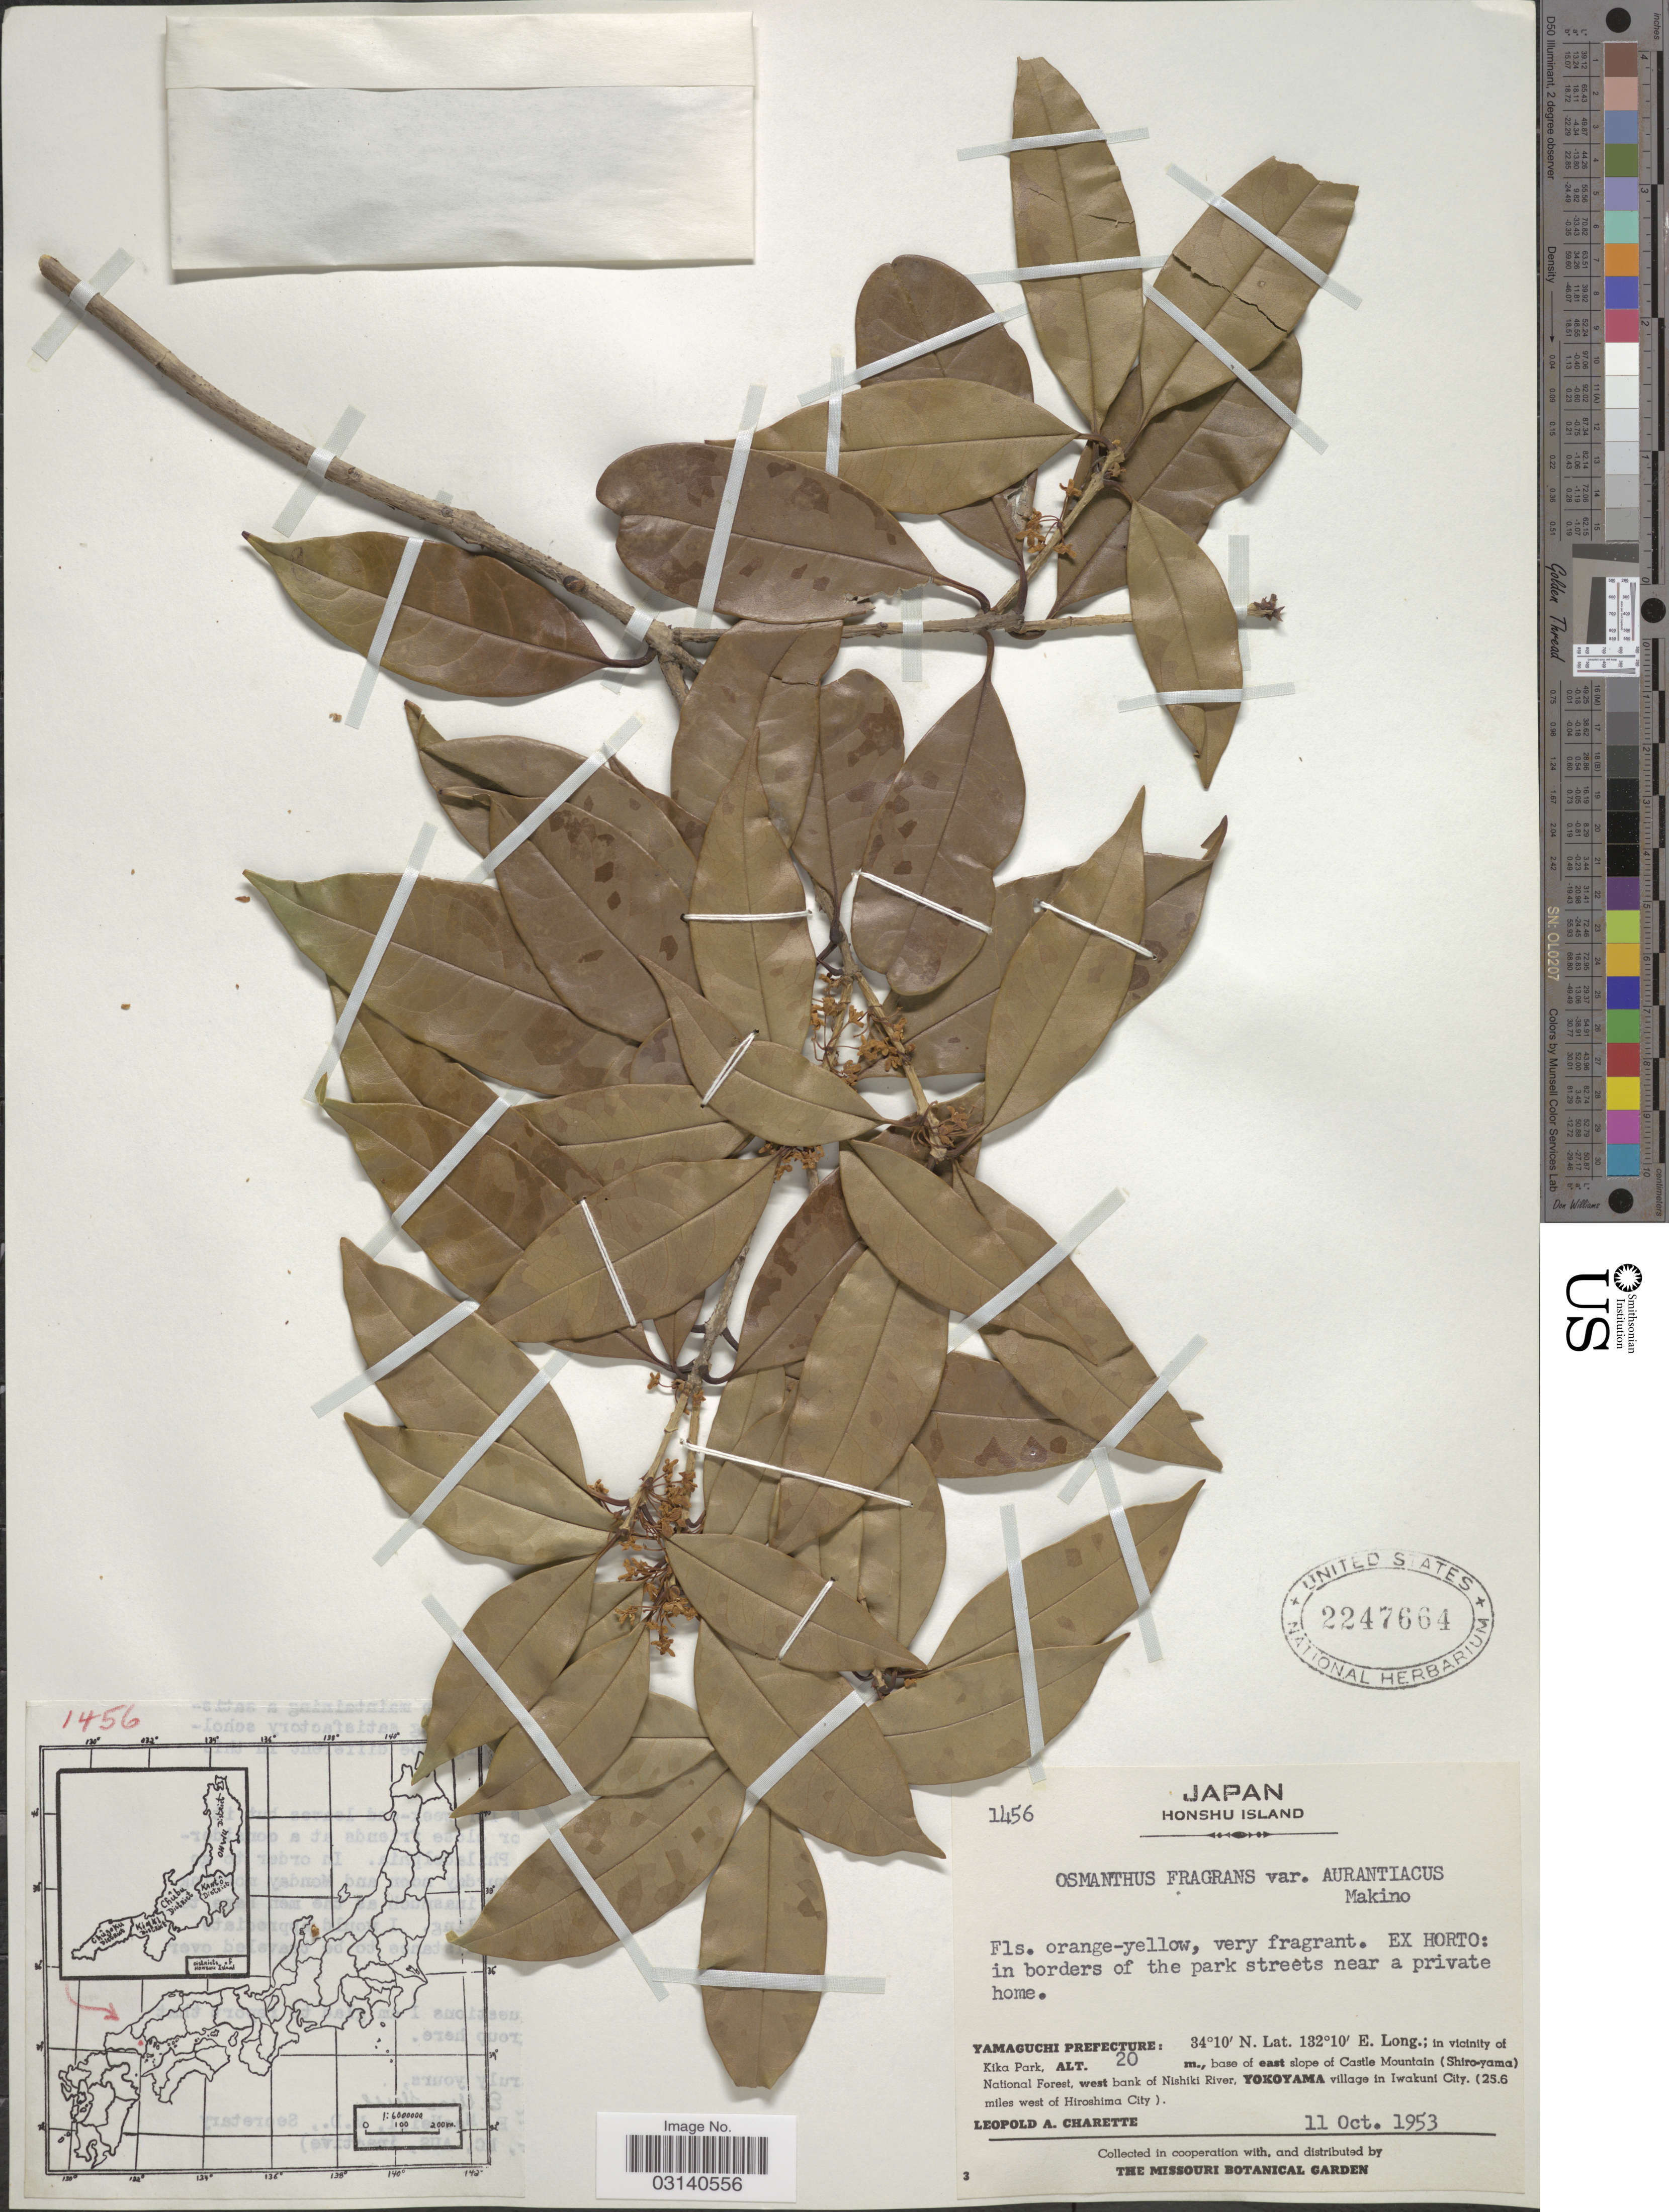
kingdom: Plantae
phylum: Tracheophyta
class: Magnoliopsida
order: Lamiales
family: Oleaceae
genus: Osmanthus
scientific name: Osmanthus fragrans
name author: Lour.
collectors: L. A. Charette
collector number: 1456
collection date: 1953-10-11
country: Japan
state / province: Yamaguti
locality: Honshu Island, Yamaguchi Prefecture: in vicinity of Kika Park, base of east slope of Castle Mountains (Shiro-yama) National Forest, west bank of Nishiki River, Yokoyama village in Iwakuni City (25.6 miles west of Hiroshima City).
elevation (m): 20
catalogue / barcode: US 2247664